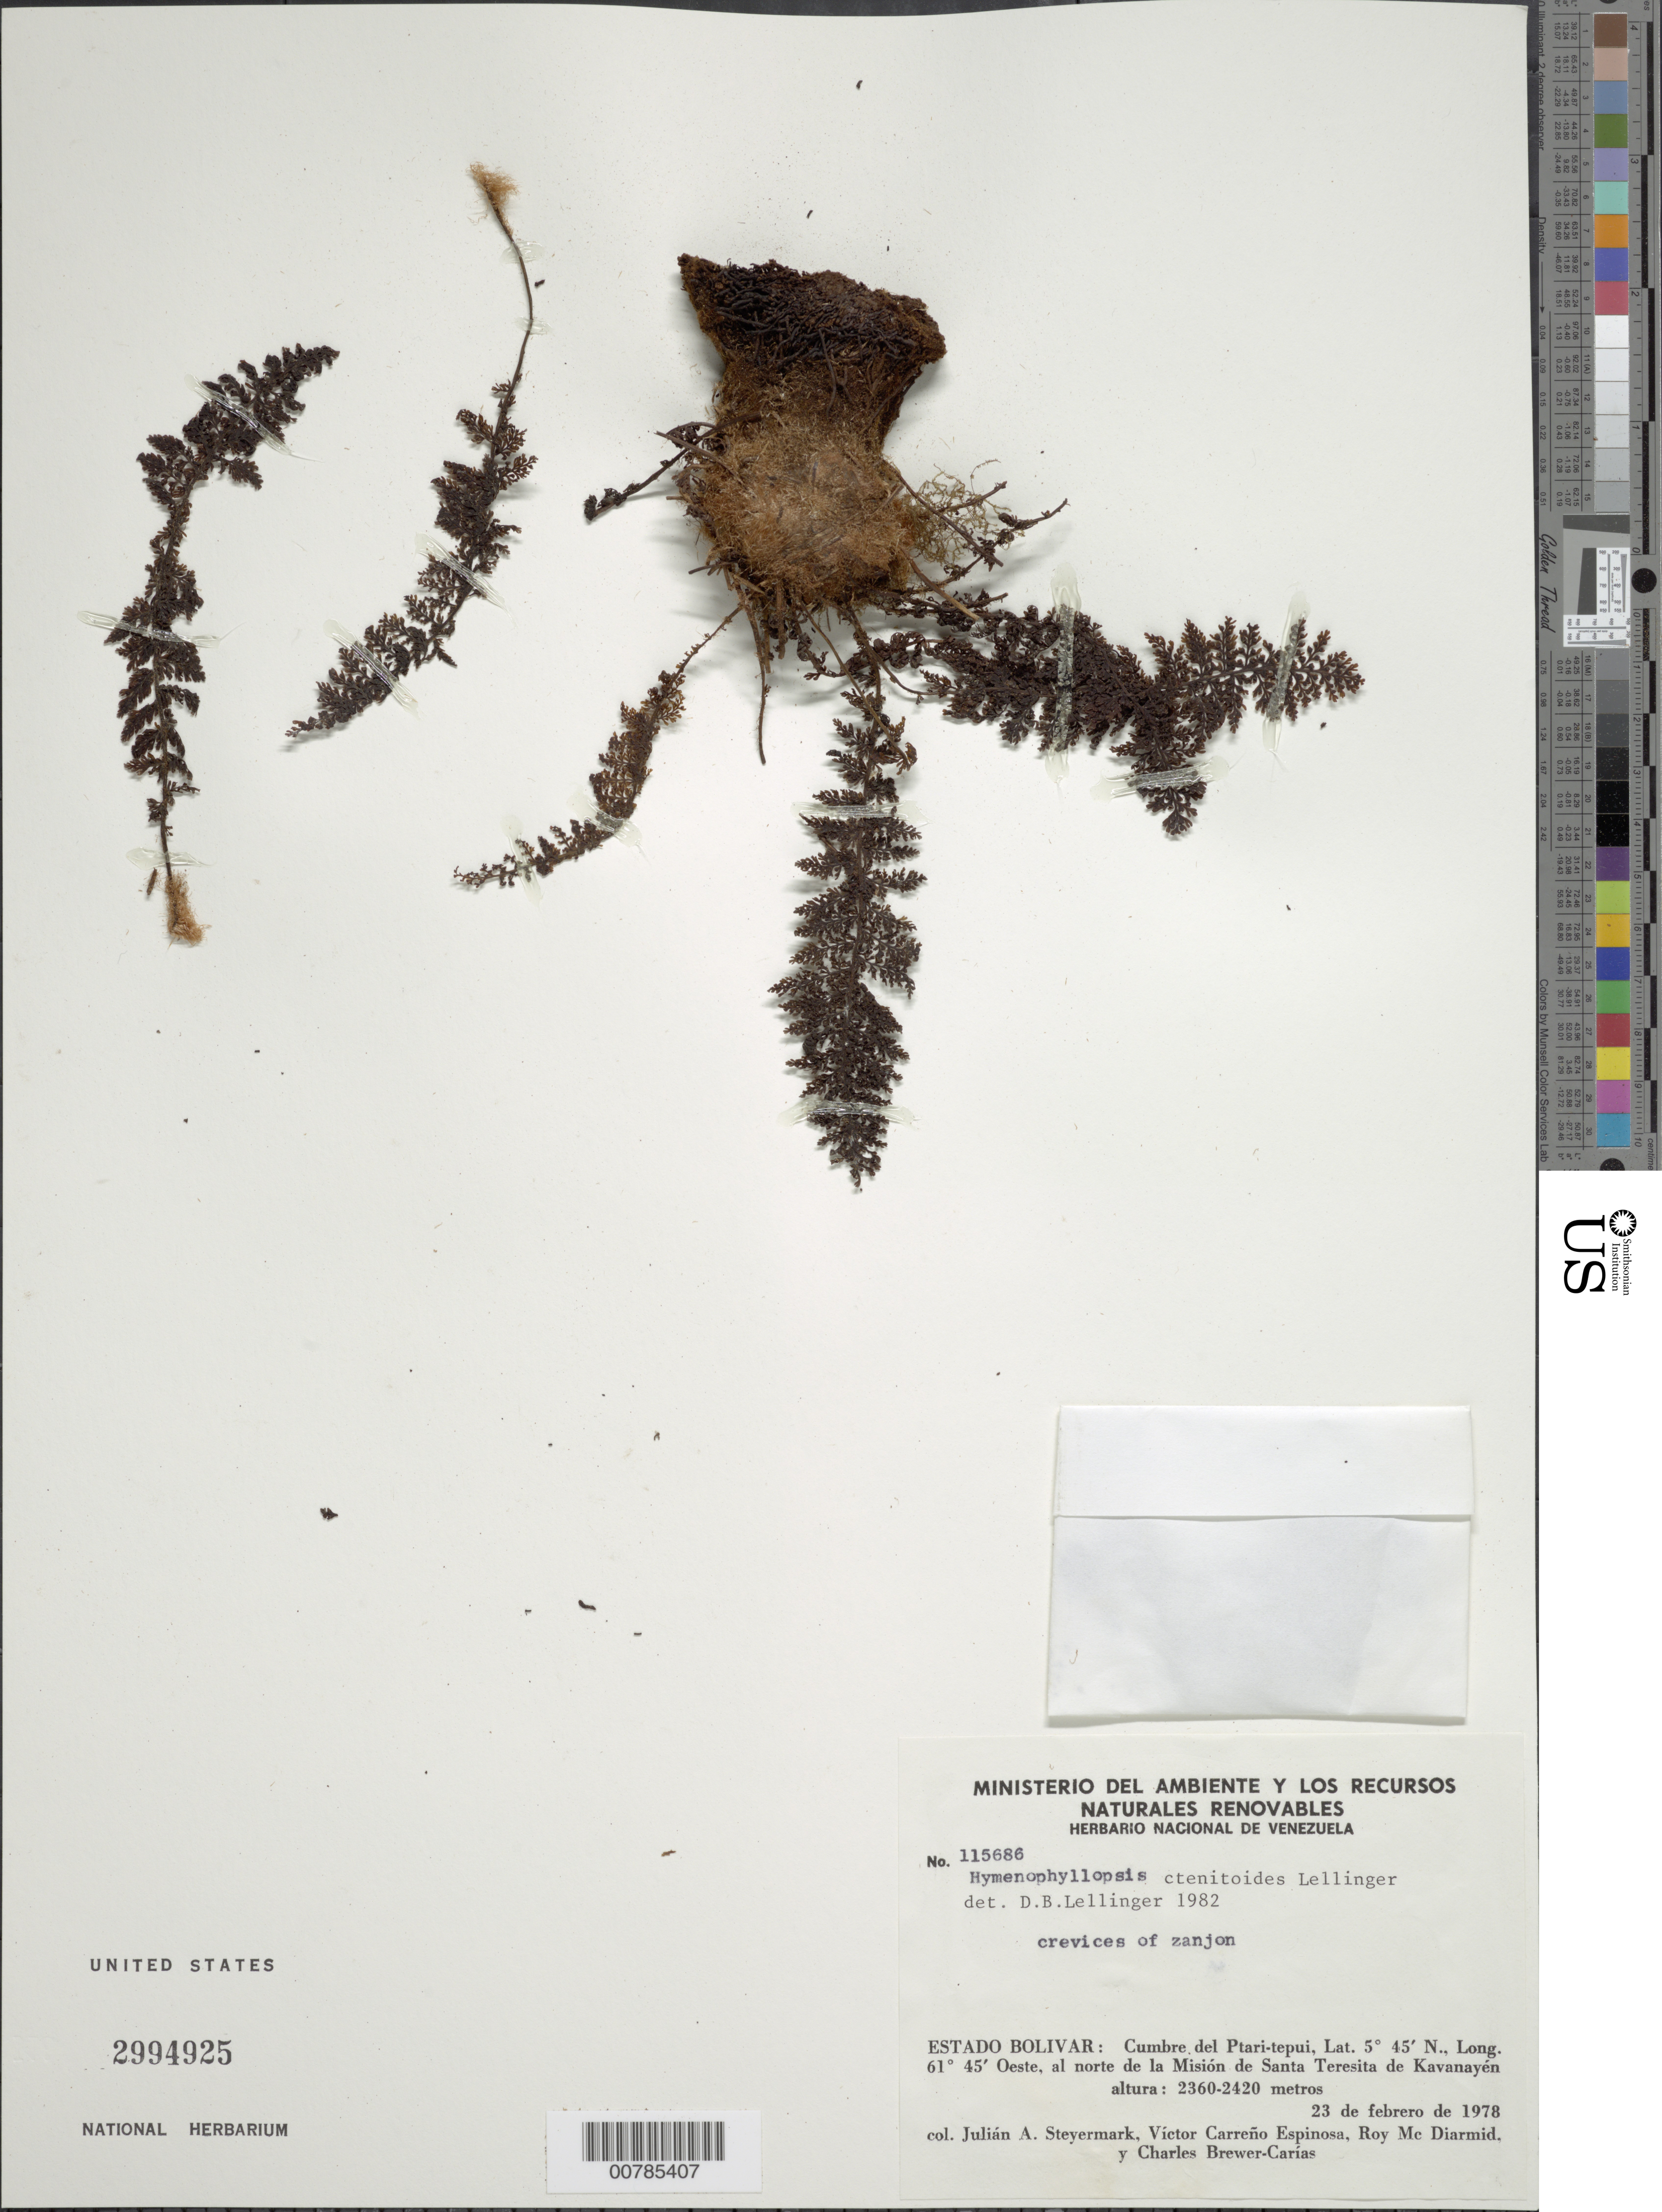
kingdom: Plantae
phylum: Tracheophyta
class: Polypodiopsida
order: Cyatheales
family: Cyatheaceae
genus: Cyathea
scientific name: Cyathea ctenitoides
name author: (Lellinger) Christenh.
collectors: J. Steyermark, V. Carreño E., R. Mc Diarmid & C. Brewer-Carias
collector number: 115686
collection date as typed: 23-Feb-78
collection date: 1978-02-23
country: Venezuela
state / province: Bolívar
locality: Ptari-tepuí, cumbre, N of Mision Santa Teresita de Kavanayen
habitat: Crevices of zanjon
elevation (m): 2360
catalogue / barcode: US 2994925